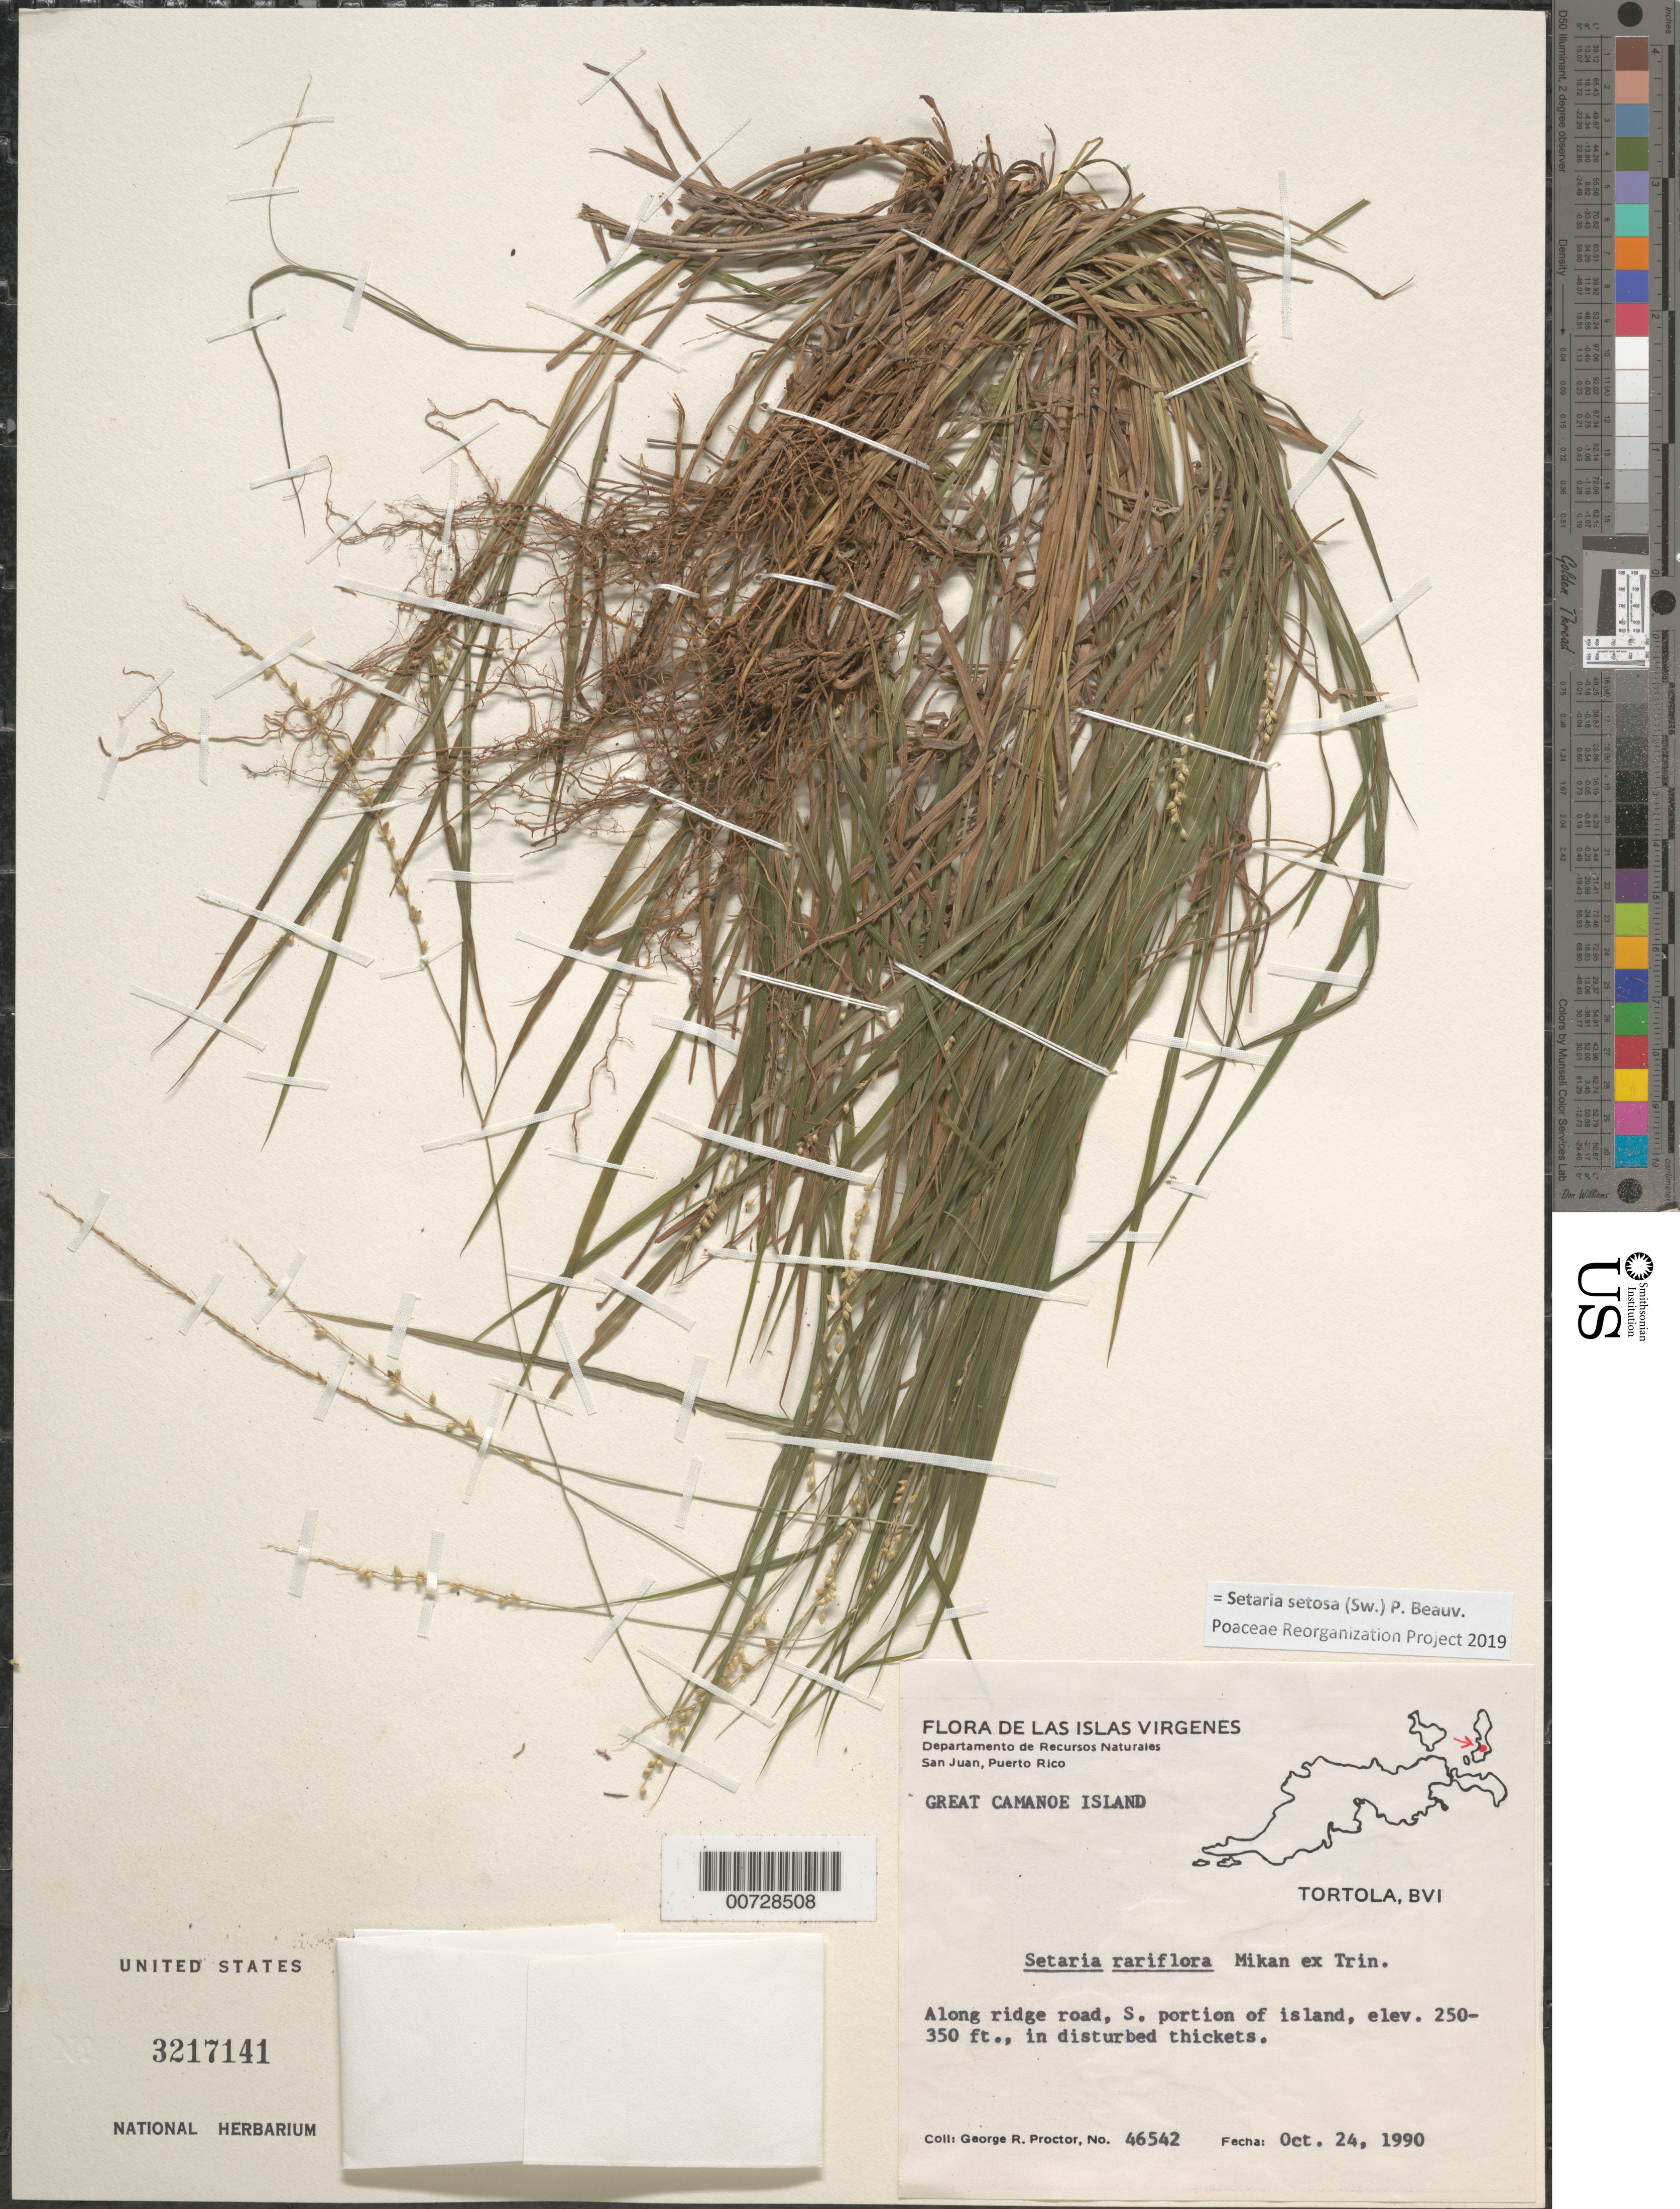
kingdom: Plantae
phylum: Tracheophyta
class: Liliopsida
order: Poales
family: Poaceae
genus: Setaria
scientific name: Setaria setosa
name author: (Sw.) P. Beauv.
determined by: Poaceae Reorganization Project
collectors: G. R. Proctor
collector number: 46542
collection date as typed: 24 Oct 1990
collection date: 1990-10-24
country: British Virgin Islands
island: Great Camanoe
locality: Great Camanoe Island; along ridge road, S part of Island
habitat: Disturbed thickets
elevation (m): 76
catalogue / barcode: US 3217141